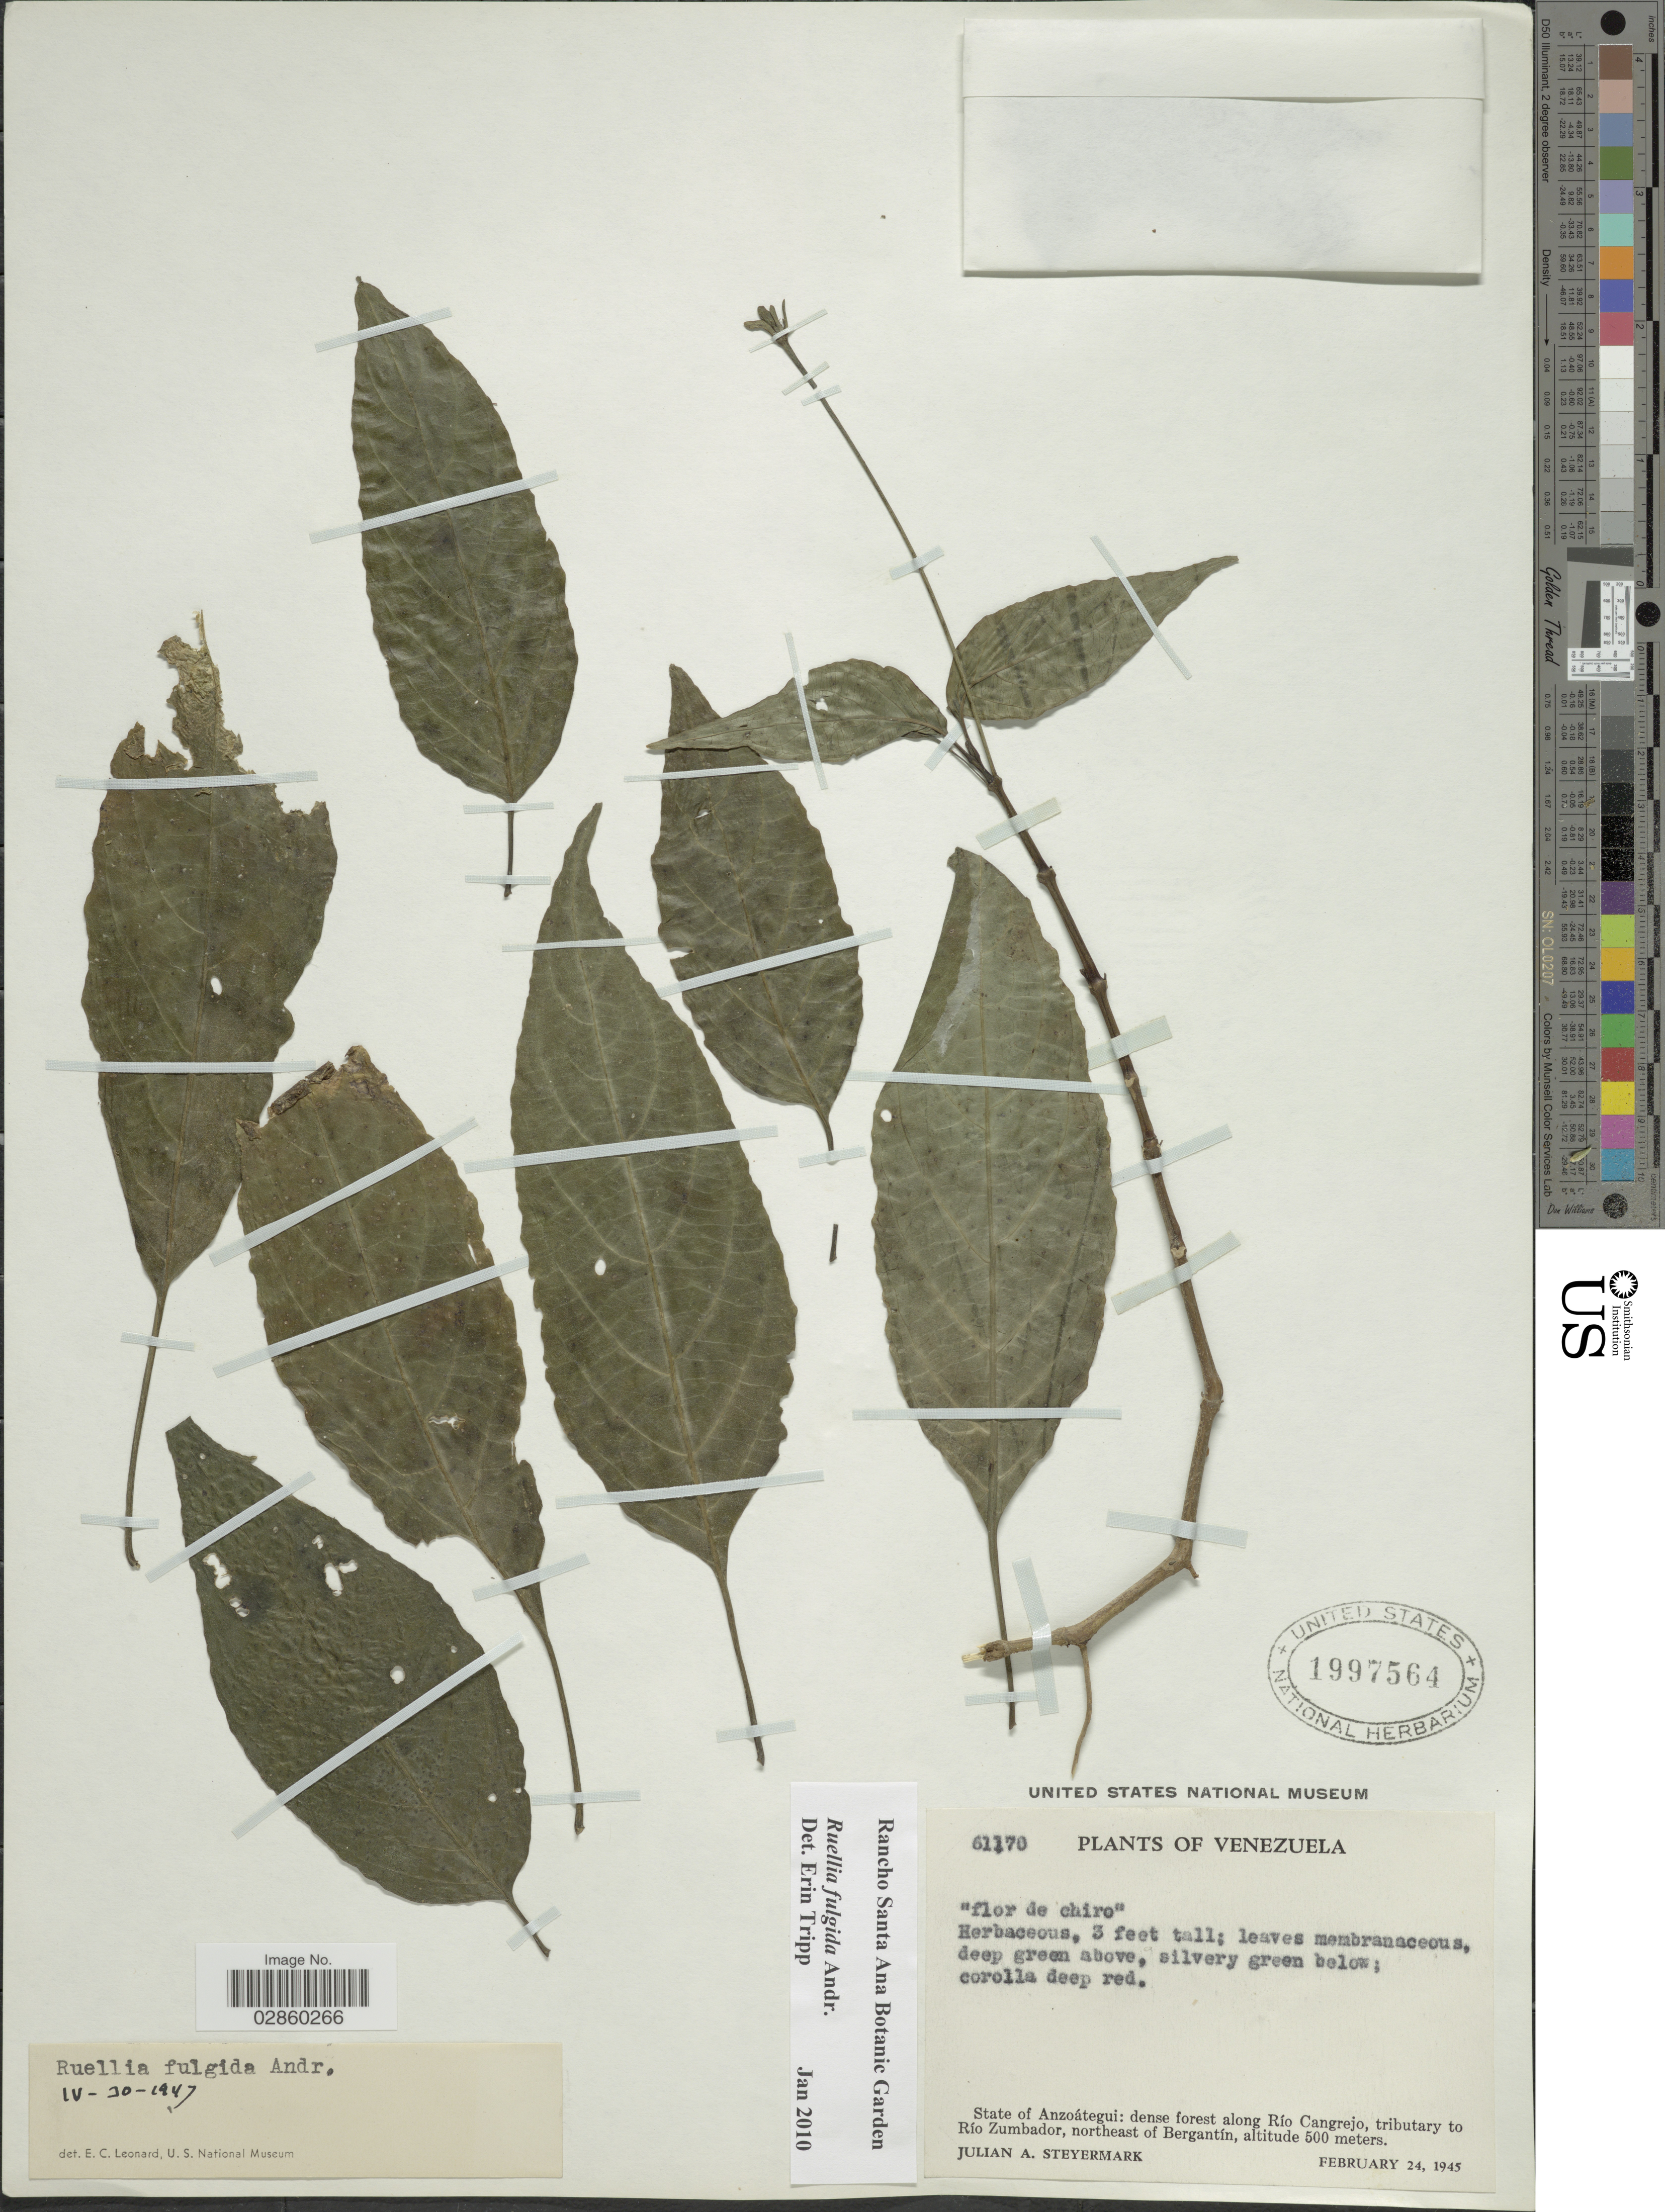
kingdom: Plantae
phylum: Tracheophyta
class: Magnoliopsida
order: Lamiales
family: Acanthaceae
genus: Ruellia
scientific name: Ruellia fulgida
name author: Andrews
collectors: J. Steyermark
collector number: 61170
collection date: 1945-02-24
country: Venezuela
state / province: Anzoategui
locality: Dense forest along Río Cangrejo, tributary to Río Zumbador, northeast of Bergantín.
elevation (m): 500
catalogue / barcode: US 1997564